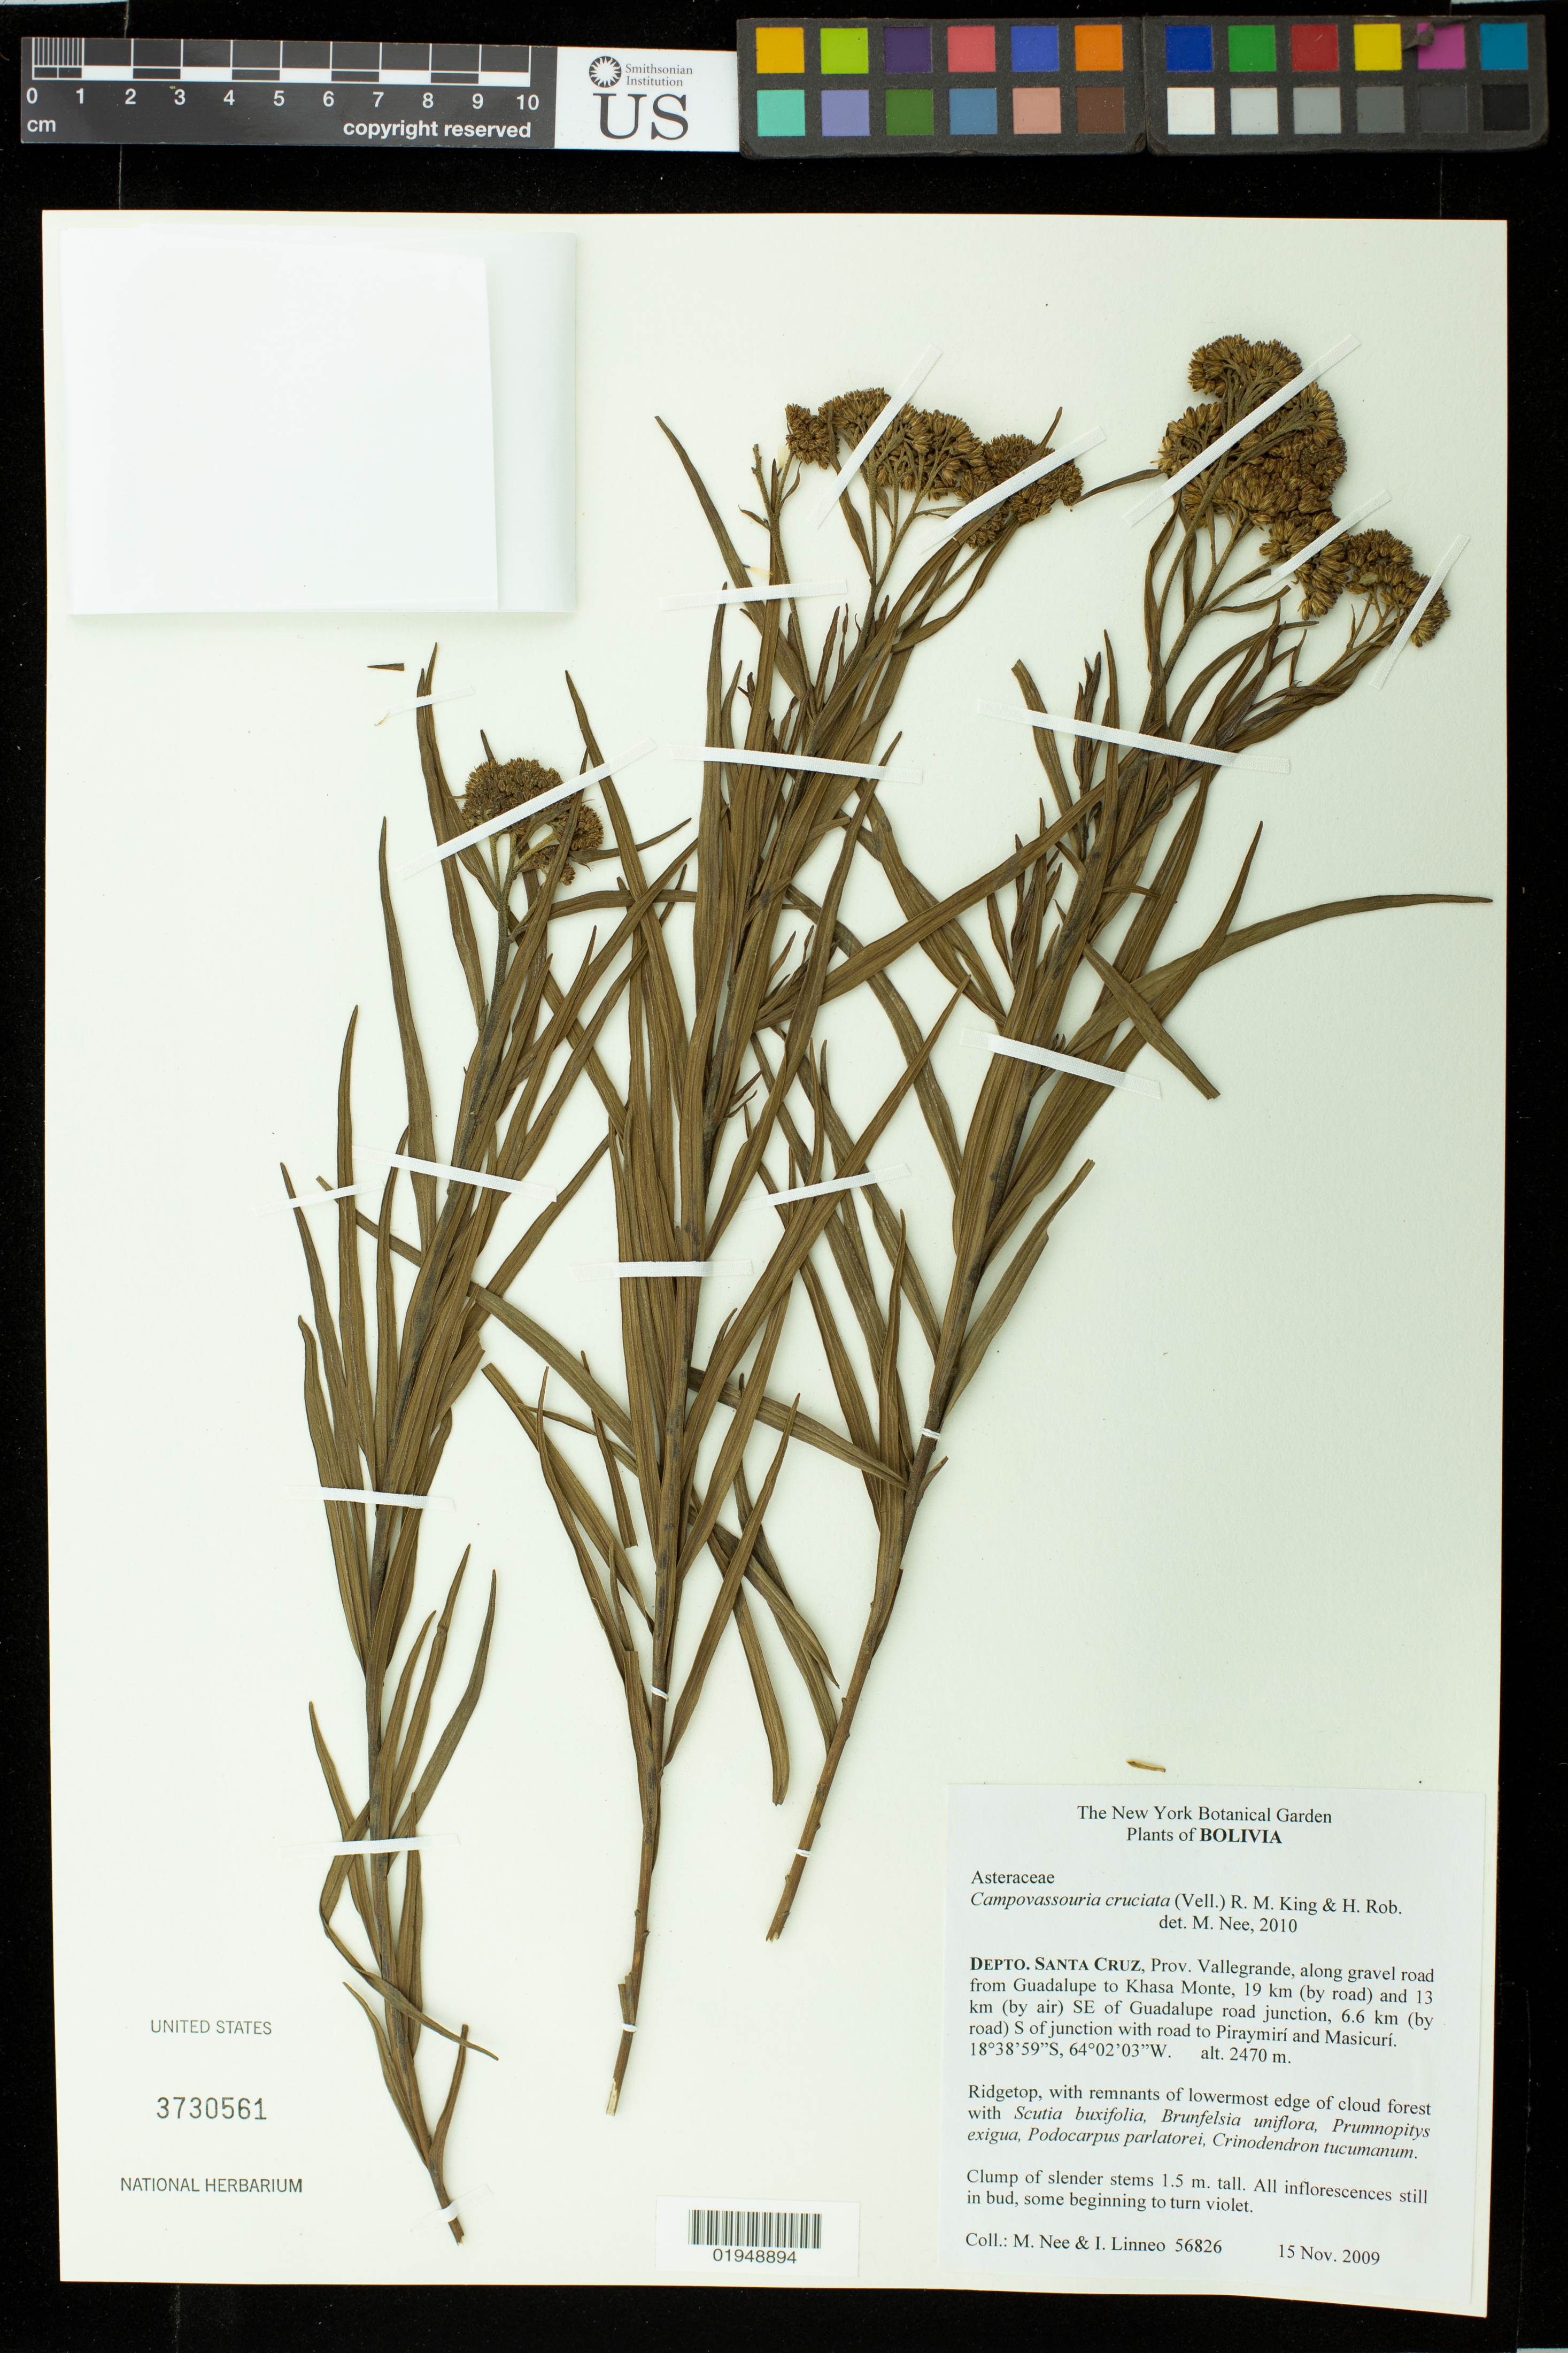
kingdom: Plantae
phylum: Tracheophyta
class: Magnoliopsida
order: Asterales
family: Asteraceae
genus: Campovassouria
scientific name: Campovassouria cruciata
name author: (Vell.) R.M. King & H. Rob.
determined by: Nee, M.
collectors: M. Nee & I. Linneo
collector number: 56826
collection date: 2009-11-15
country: Bolivia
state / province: Santa Cruz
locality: Depto. Santa Cruz, Prov. Vallegrande, along gravel road from Guadalupe to Khasa Monte and Masicuri, 19 km (by road) and 13 km (by air) S of junction with road to Piraymiri and Masicuri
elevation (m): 2470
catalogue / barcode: US 3730561